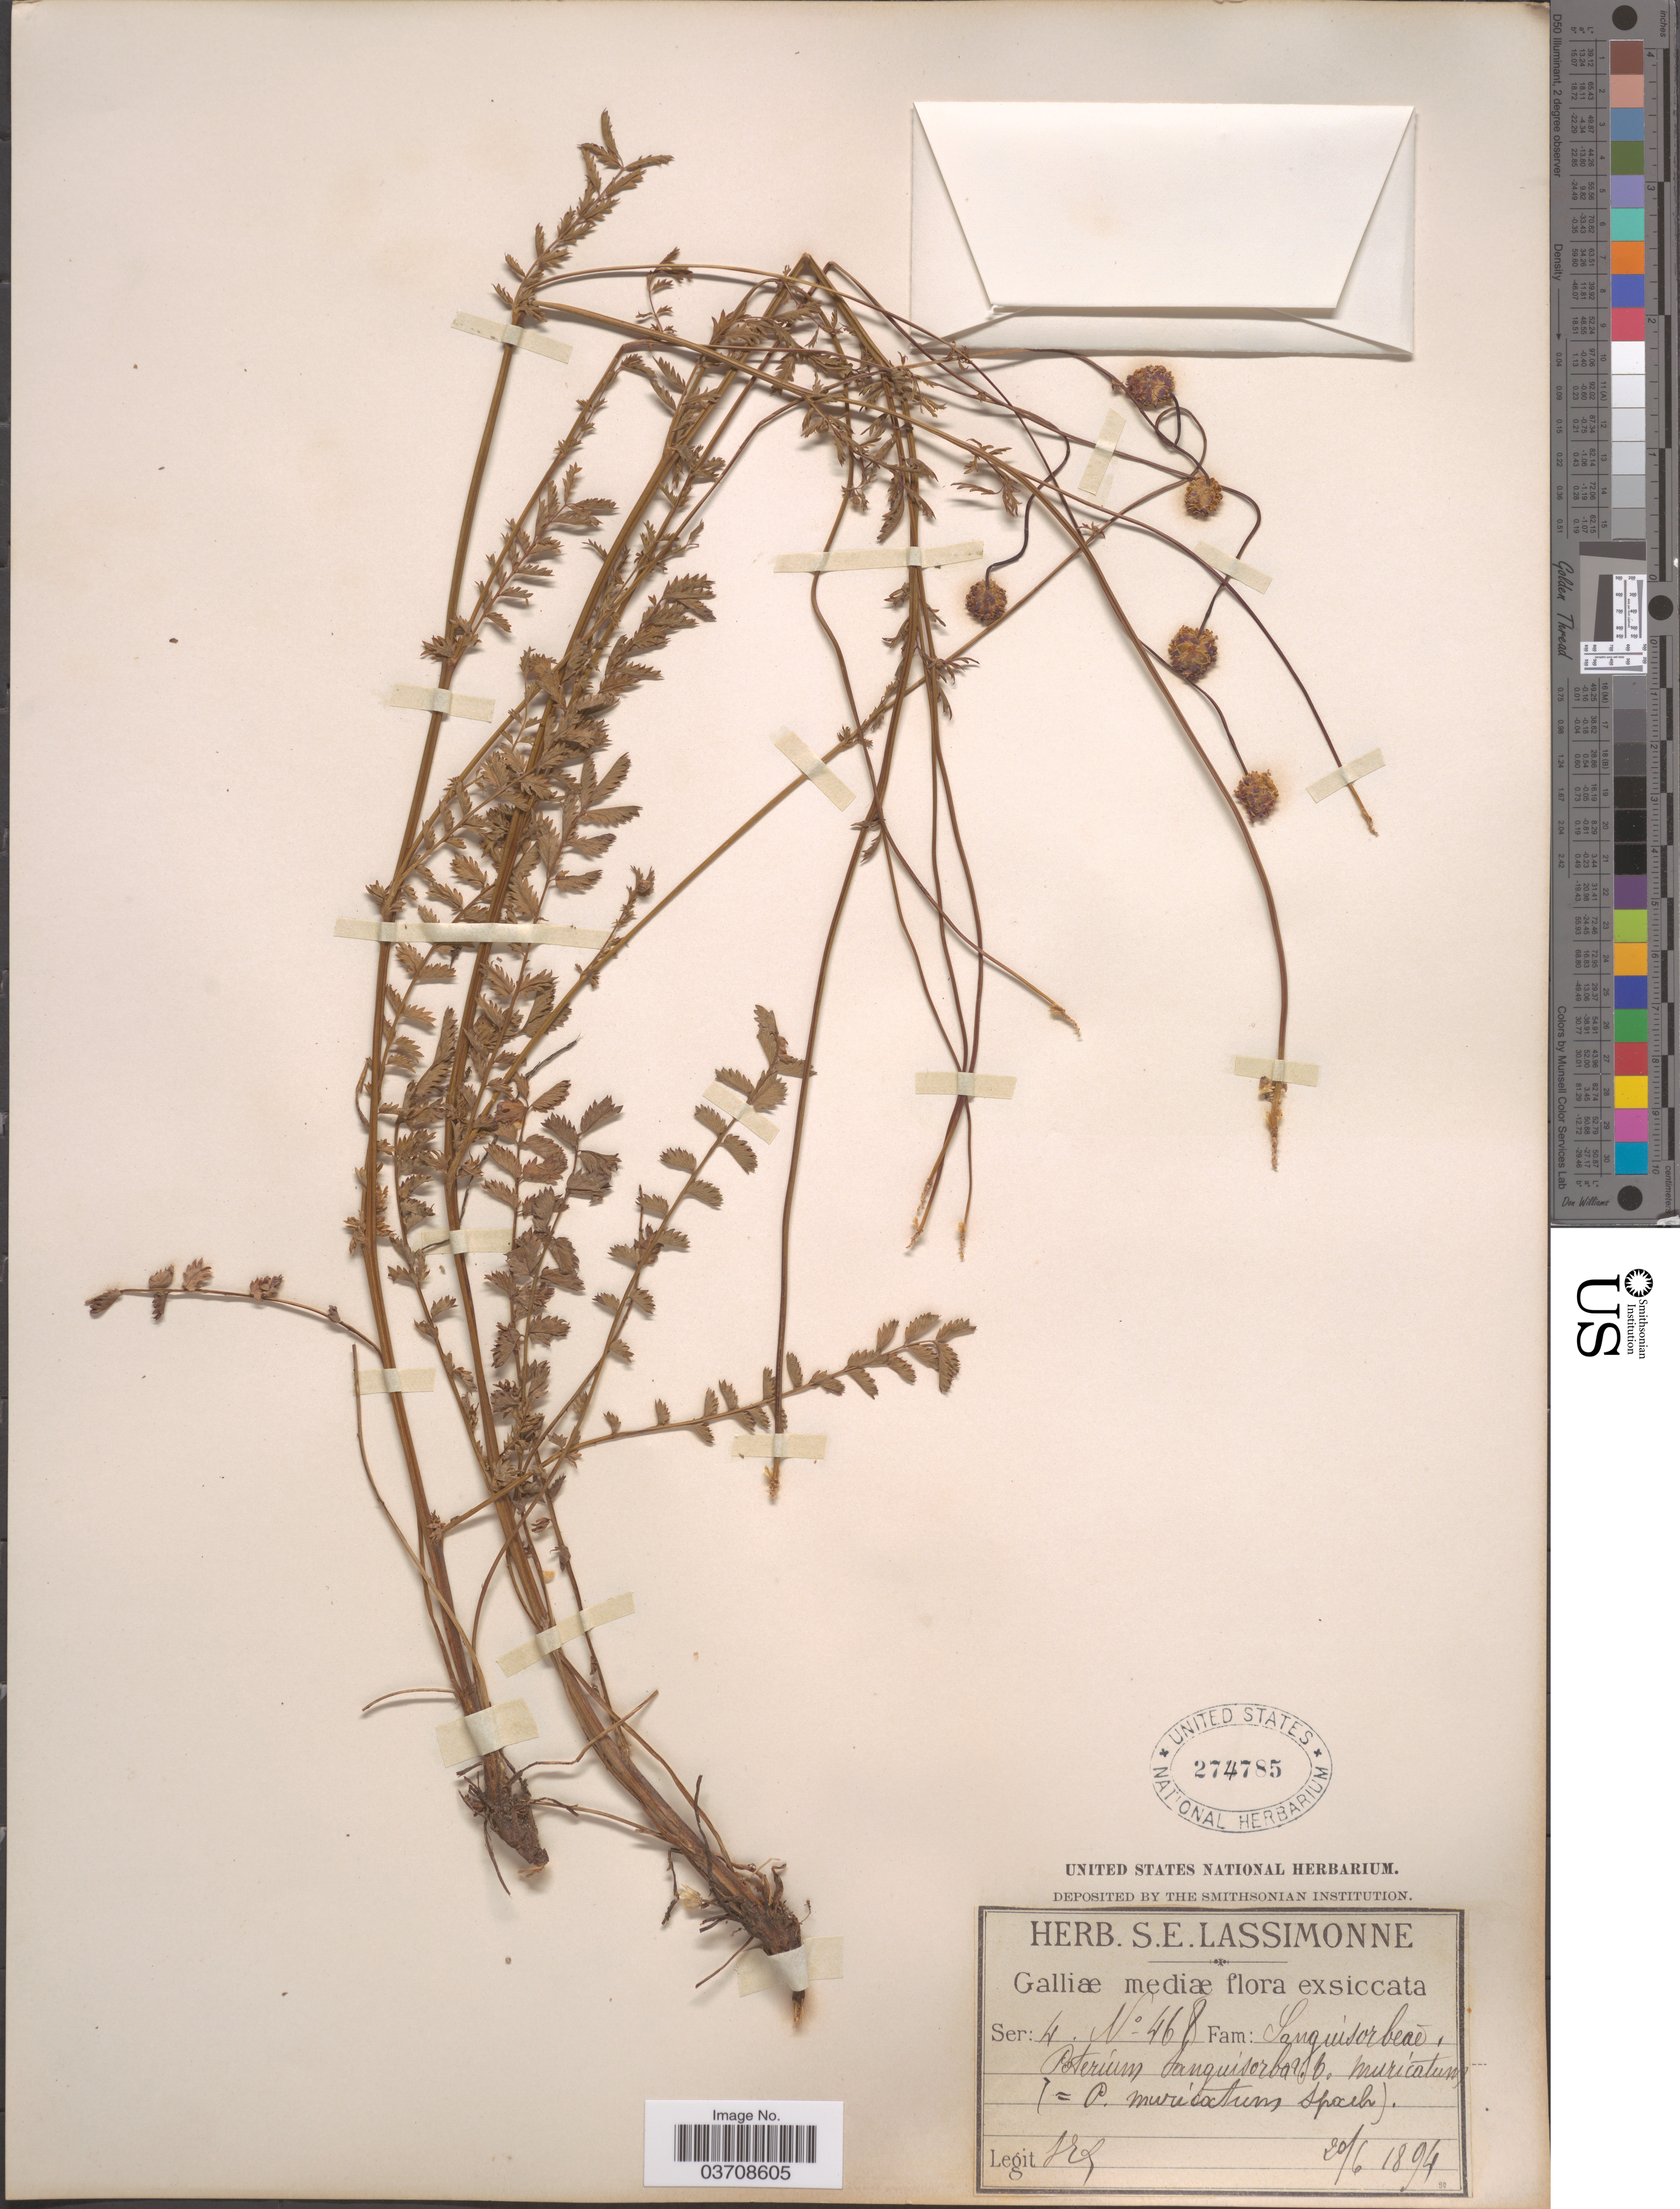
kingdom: Plantae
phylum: Tracheophyta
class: Magnoliopsida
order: Rosales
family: Rosaceae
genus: Sanguisorba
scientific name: Sanguisorba minor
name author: Scop.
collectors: S. Lassimonne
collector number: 468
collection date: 1894-06-20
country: France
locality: Galliæ mediæ.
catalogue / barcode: US 274785